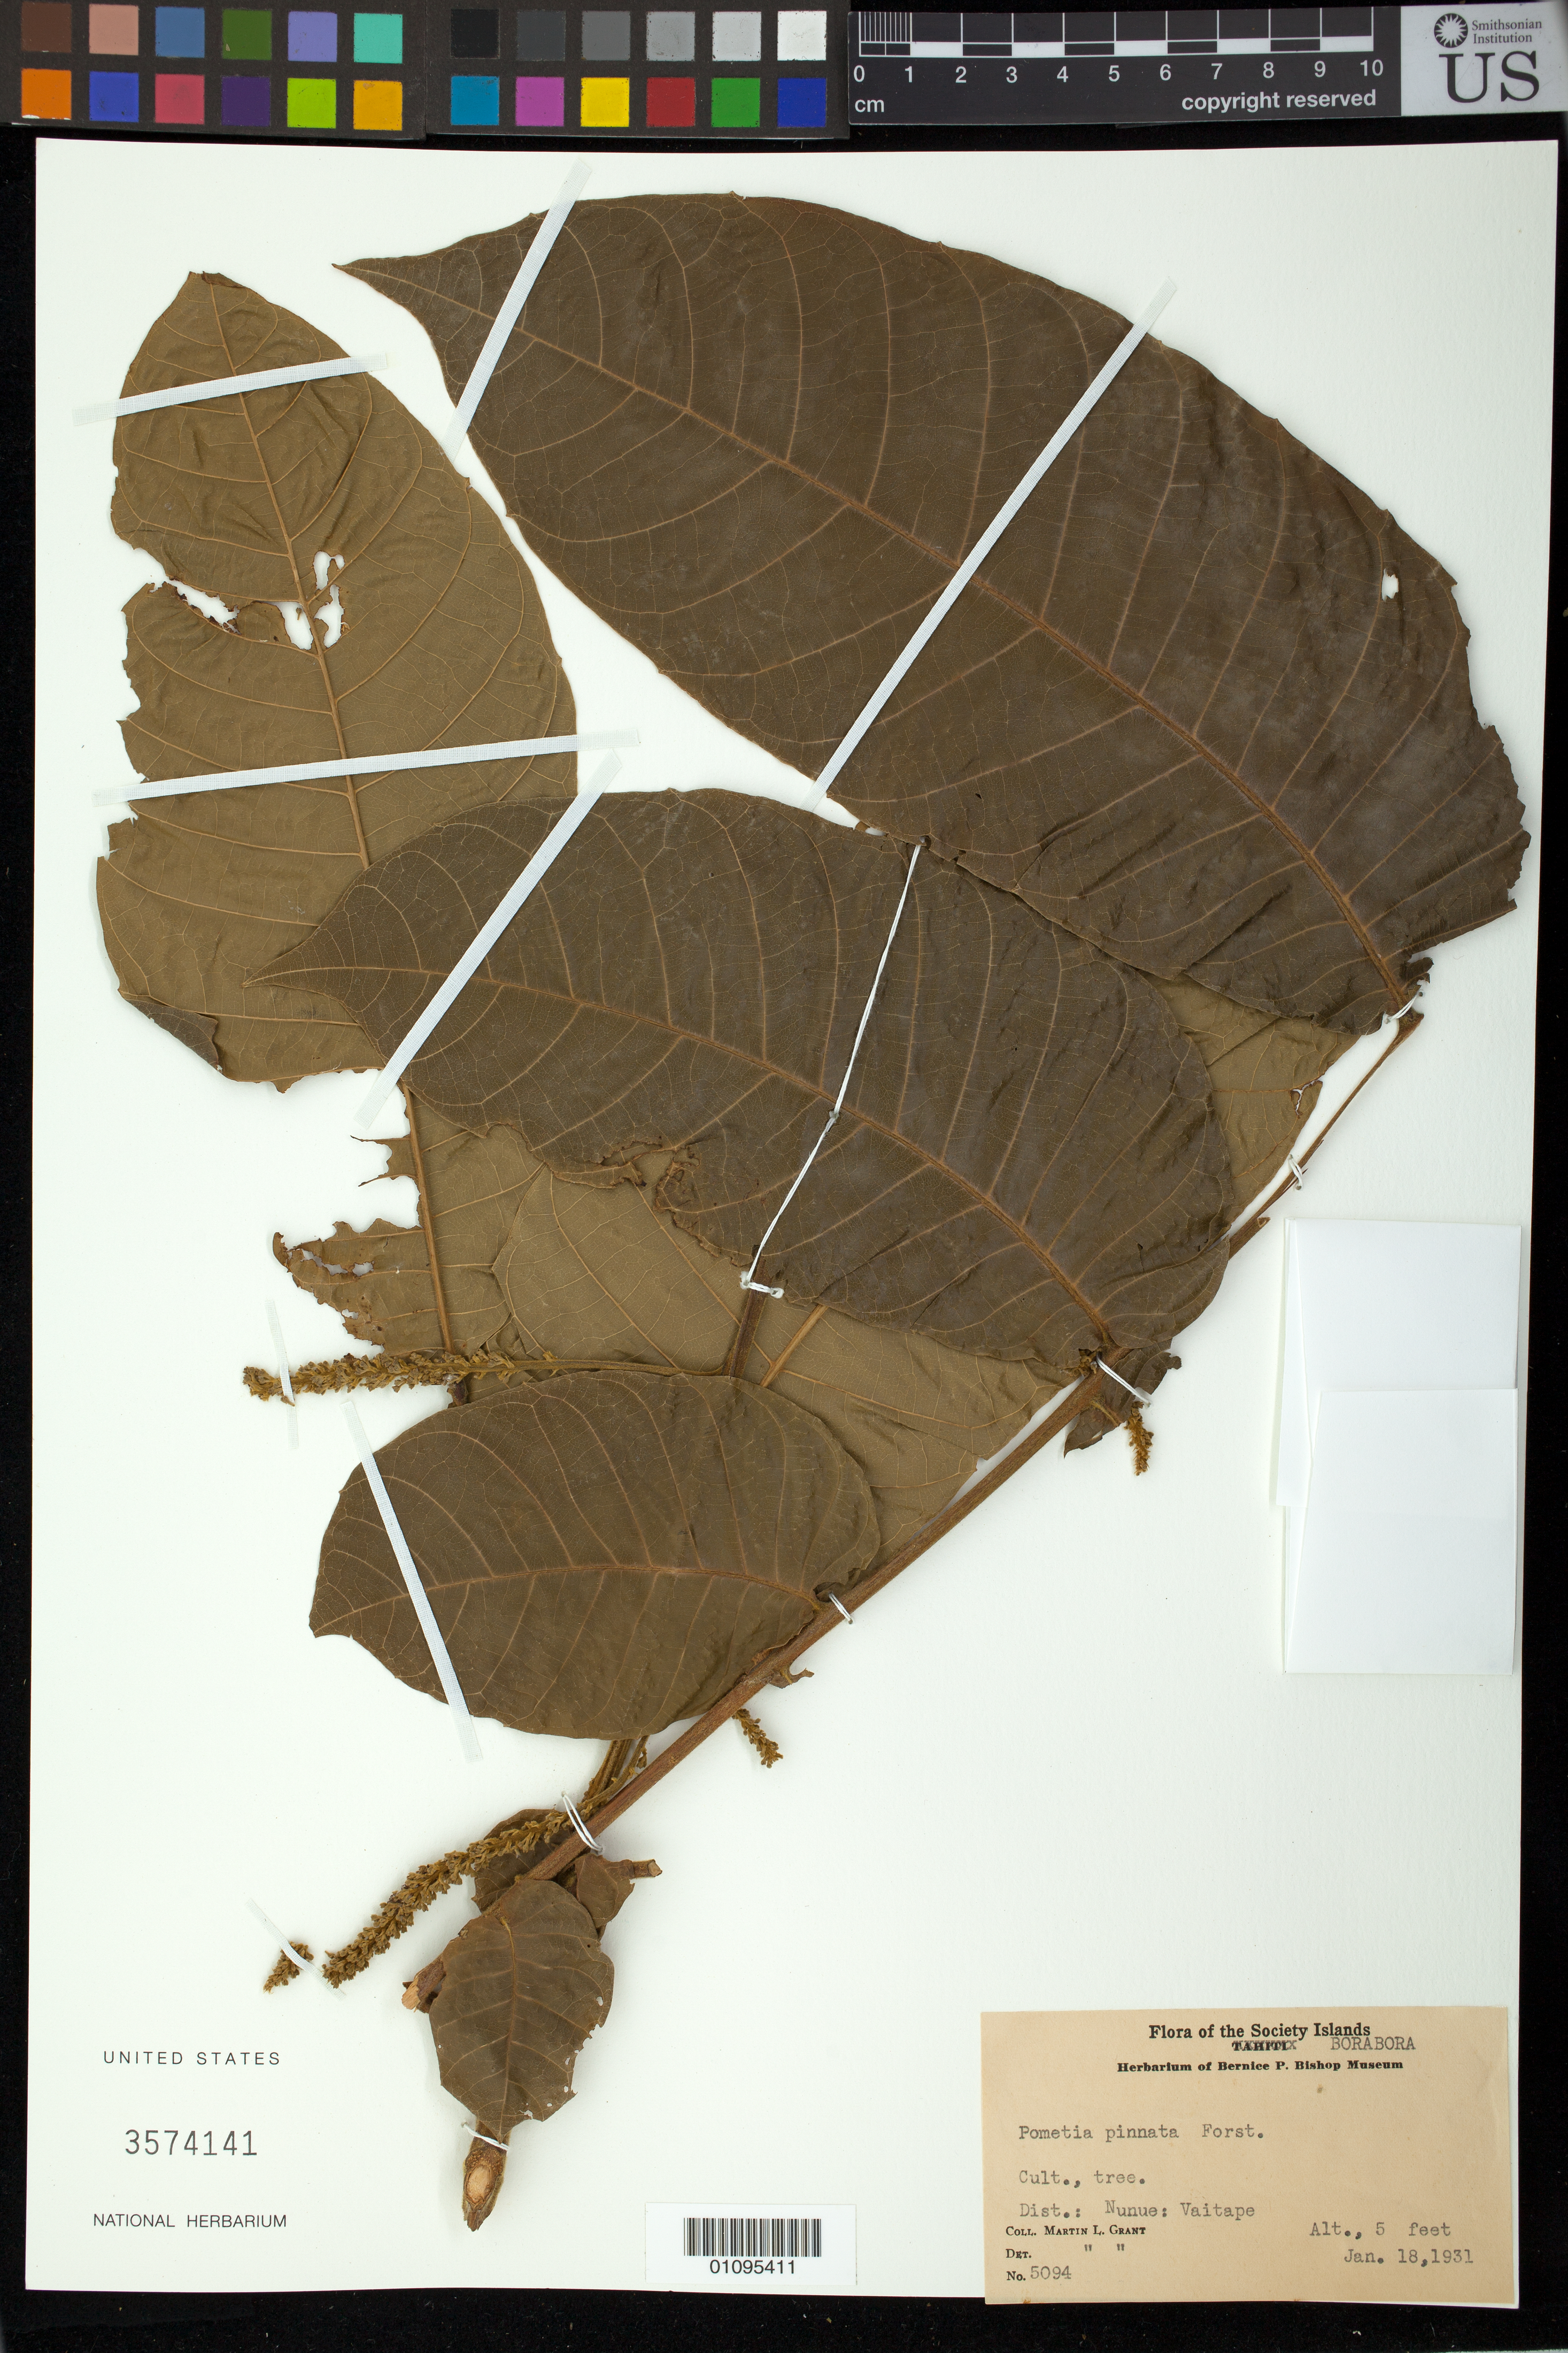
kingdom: Plantae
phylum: Tracheophyta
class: Magnoliopsida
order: Sapindales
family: Sapindaceae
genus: Pometia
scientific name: Pometia pinnata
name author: J.R. Forst. & G. Forst.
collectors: M. L. Grant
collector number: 5094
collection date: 1931-01-18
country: French Polynesia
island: Bora Bora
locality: Nunue District, Vaitape.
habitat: Cultivated.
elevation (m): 2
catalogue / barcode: US 3574141